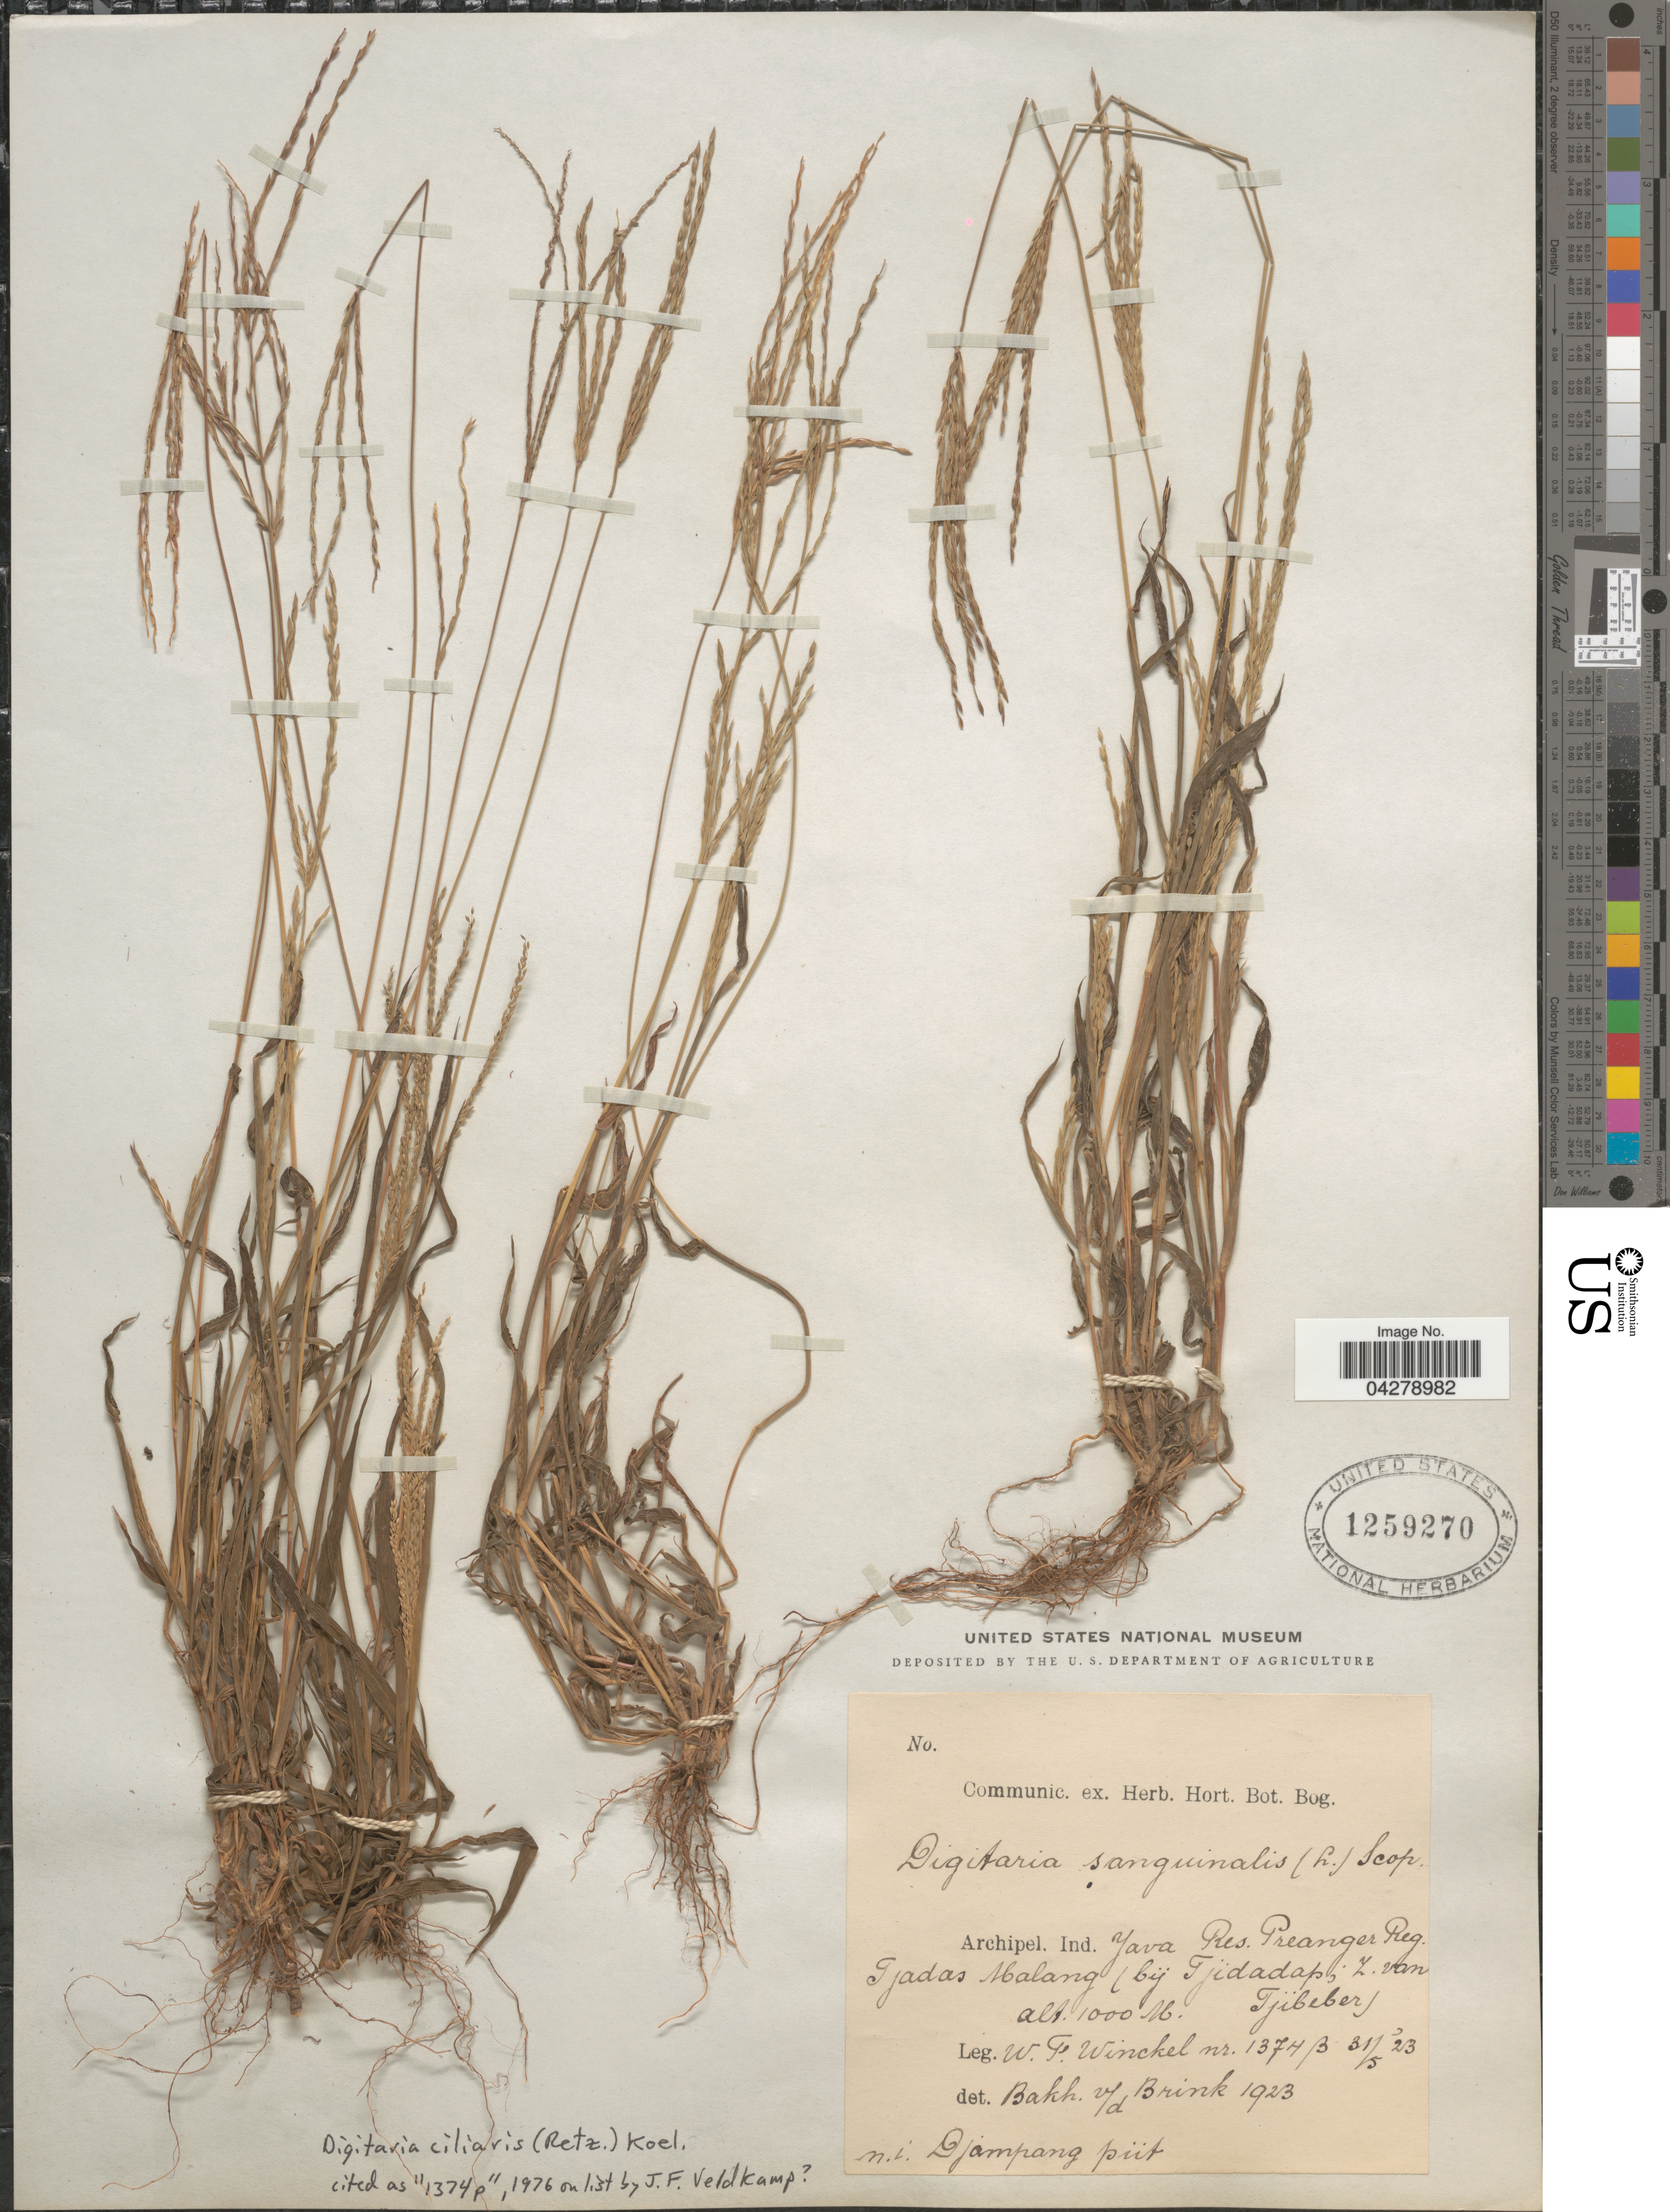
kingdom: Plantae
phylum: Tracheophyta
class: Liliopsida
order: Poales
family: Poaceae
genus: Digitaria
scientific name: Digitaria ciliaris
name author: (Retz.) Koeler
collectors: W. Winckel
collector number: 1374B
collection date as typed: Transcribed d/m/y: 31/5/23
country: Indonesia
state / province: Java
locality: Archipel. Ind. Java Res. Pranger REg. Tjadas Malang (bij Tjidadap; Z. van Tjibeber).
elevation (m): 1000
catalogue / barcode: US 1259270